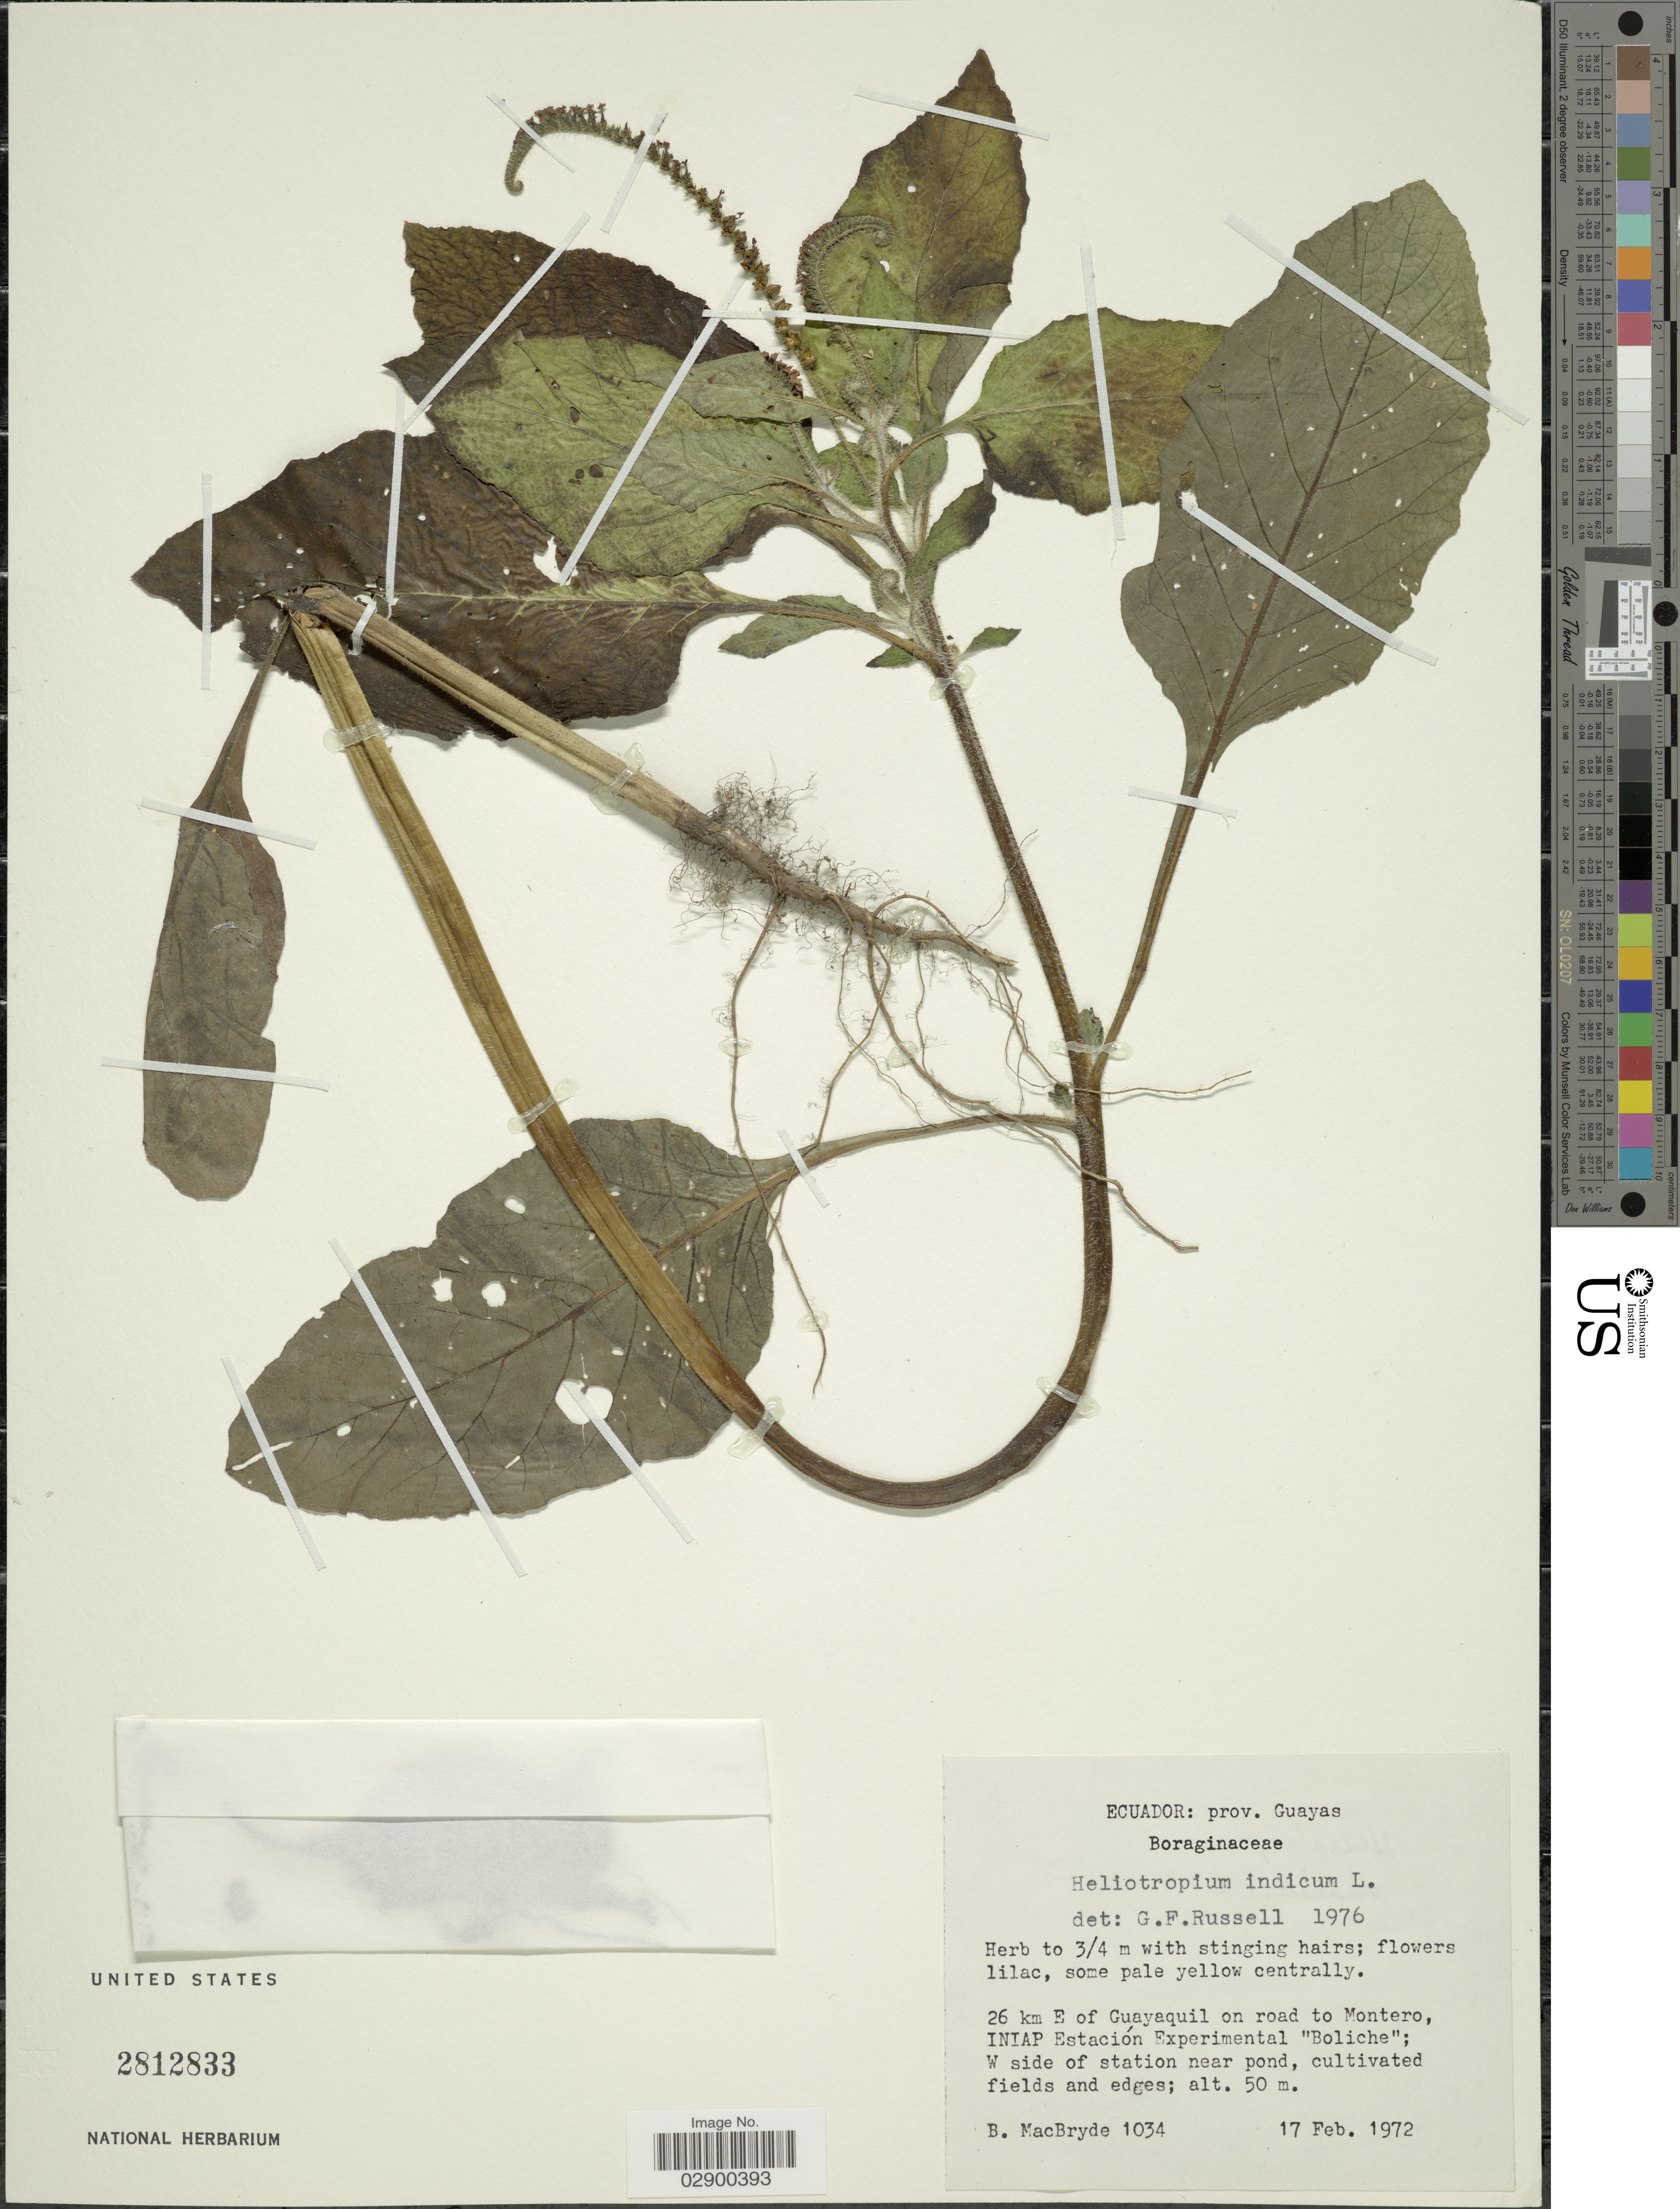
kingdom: Plantae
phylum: Tracheophyta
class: Magnoliopsida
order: Boraginales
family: Heliotropiaceae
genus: Heliotropium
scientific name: Heliotropium indicum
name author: L.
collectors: B. MacBryde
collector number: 1034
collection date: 1972-02-17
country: Ecuador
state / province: Guayas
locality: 26 km E of Guayaquil on road to Montero, INIAP Estación Experimental "Boliche", W side of station near pond.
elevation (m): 50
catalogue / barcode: US 2812833